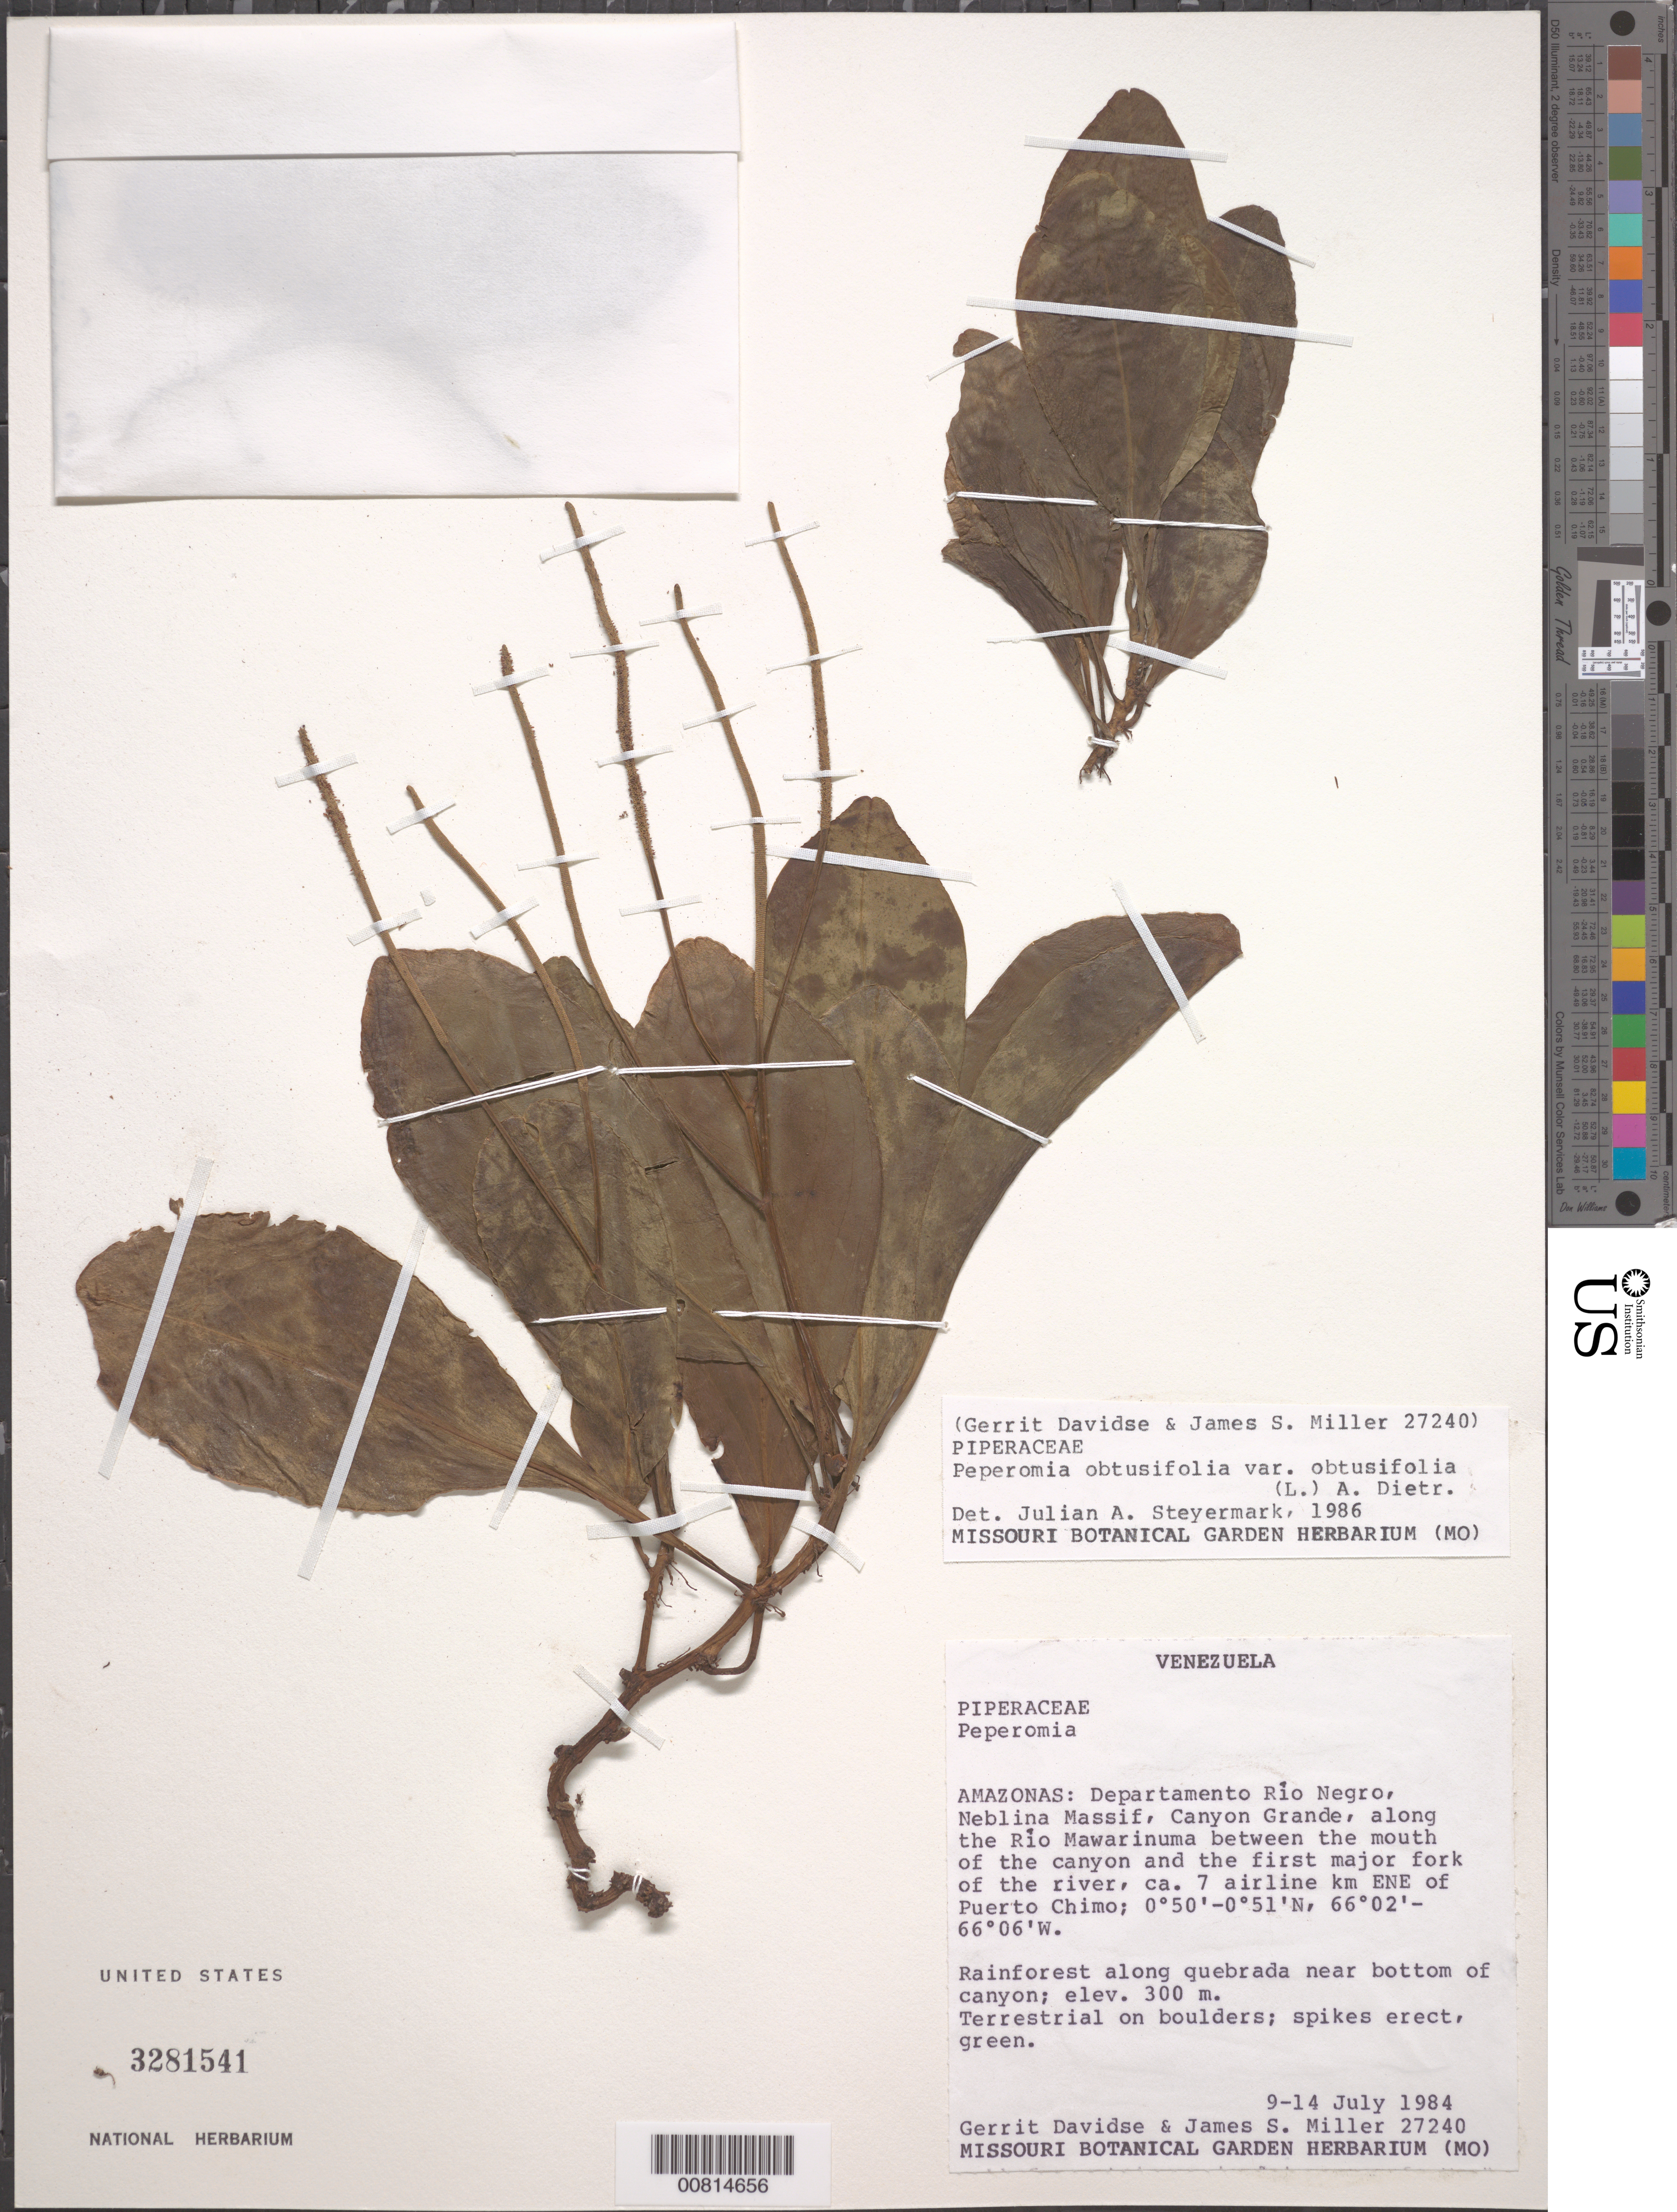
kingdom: Plantae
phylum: Tracheophyta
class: Magnoliopsida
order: Piperales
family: Piperaceae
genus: Peperomia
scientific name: Peperomia obtusifolia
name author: (L.) A. Dietr.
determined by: Steyermark, Julian A., (VEN)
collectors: G. Davidse & J. S. Miller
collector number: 27240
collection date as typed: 9-Jul-84 to 14-Jul-84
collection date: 1984-07-09/1984-07-14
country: Venezuela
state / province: Amazonas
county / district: Río Negro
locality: Neblina Massif, Canyon Grande, along Río Mawarinuma, 7 airline km E-NE of Puerto Chimo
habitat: Rainforest along quebrada near bottom of canyon; on boulders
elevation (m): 300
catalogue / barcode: US 3281541